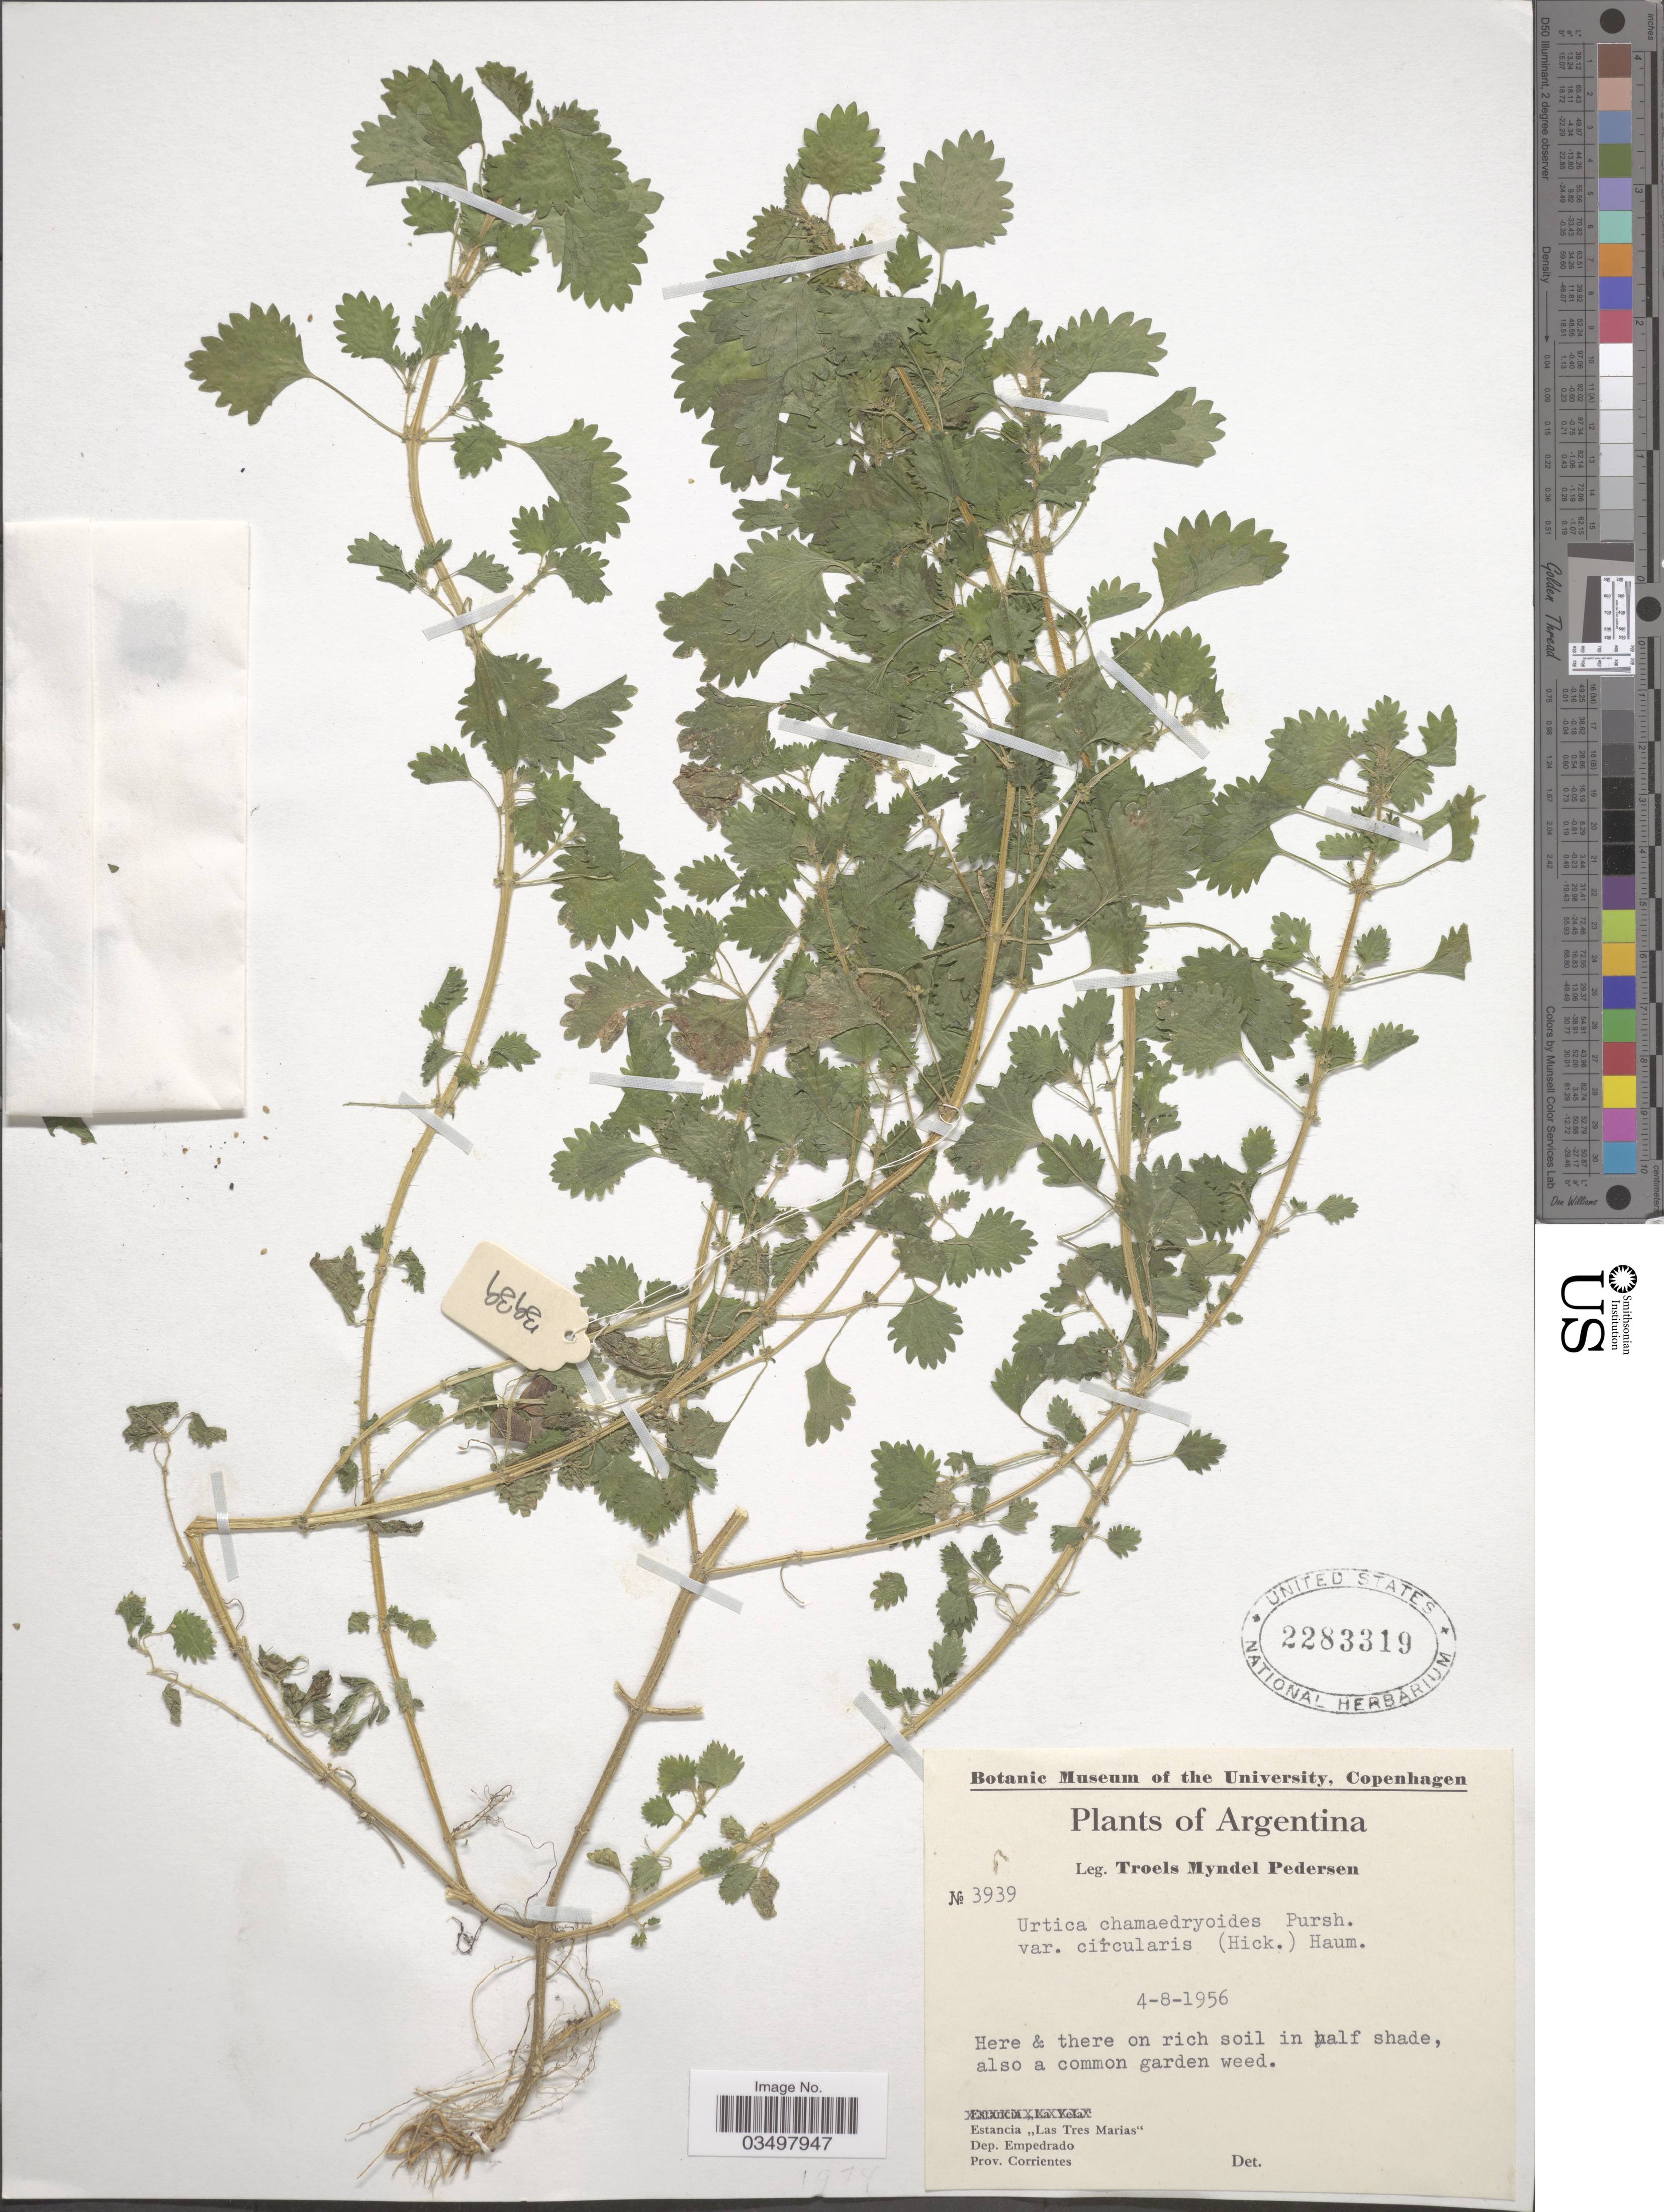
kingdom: Plantae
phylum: Tracheophyta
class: Magnoliopsida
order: Rosales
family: Urticaceae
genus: Urtica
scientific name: Urtica chamaedryoides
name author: Pursh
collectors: T. Pederson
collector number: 3939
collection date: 1956-08-04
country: Argentina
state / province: Corrientes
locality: Estancia "Las Tres Marias". Dep. Empedrado.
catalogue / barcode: US 2283319